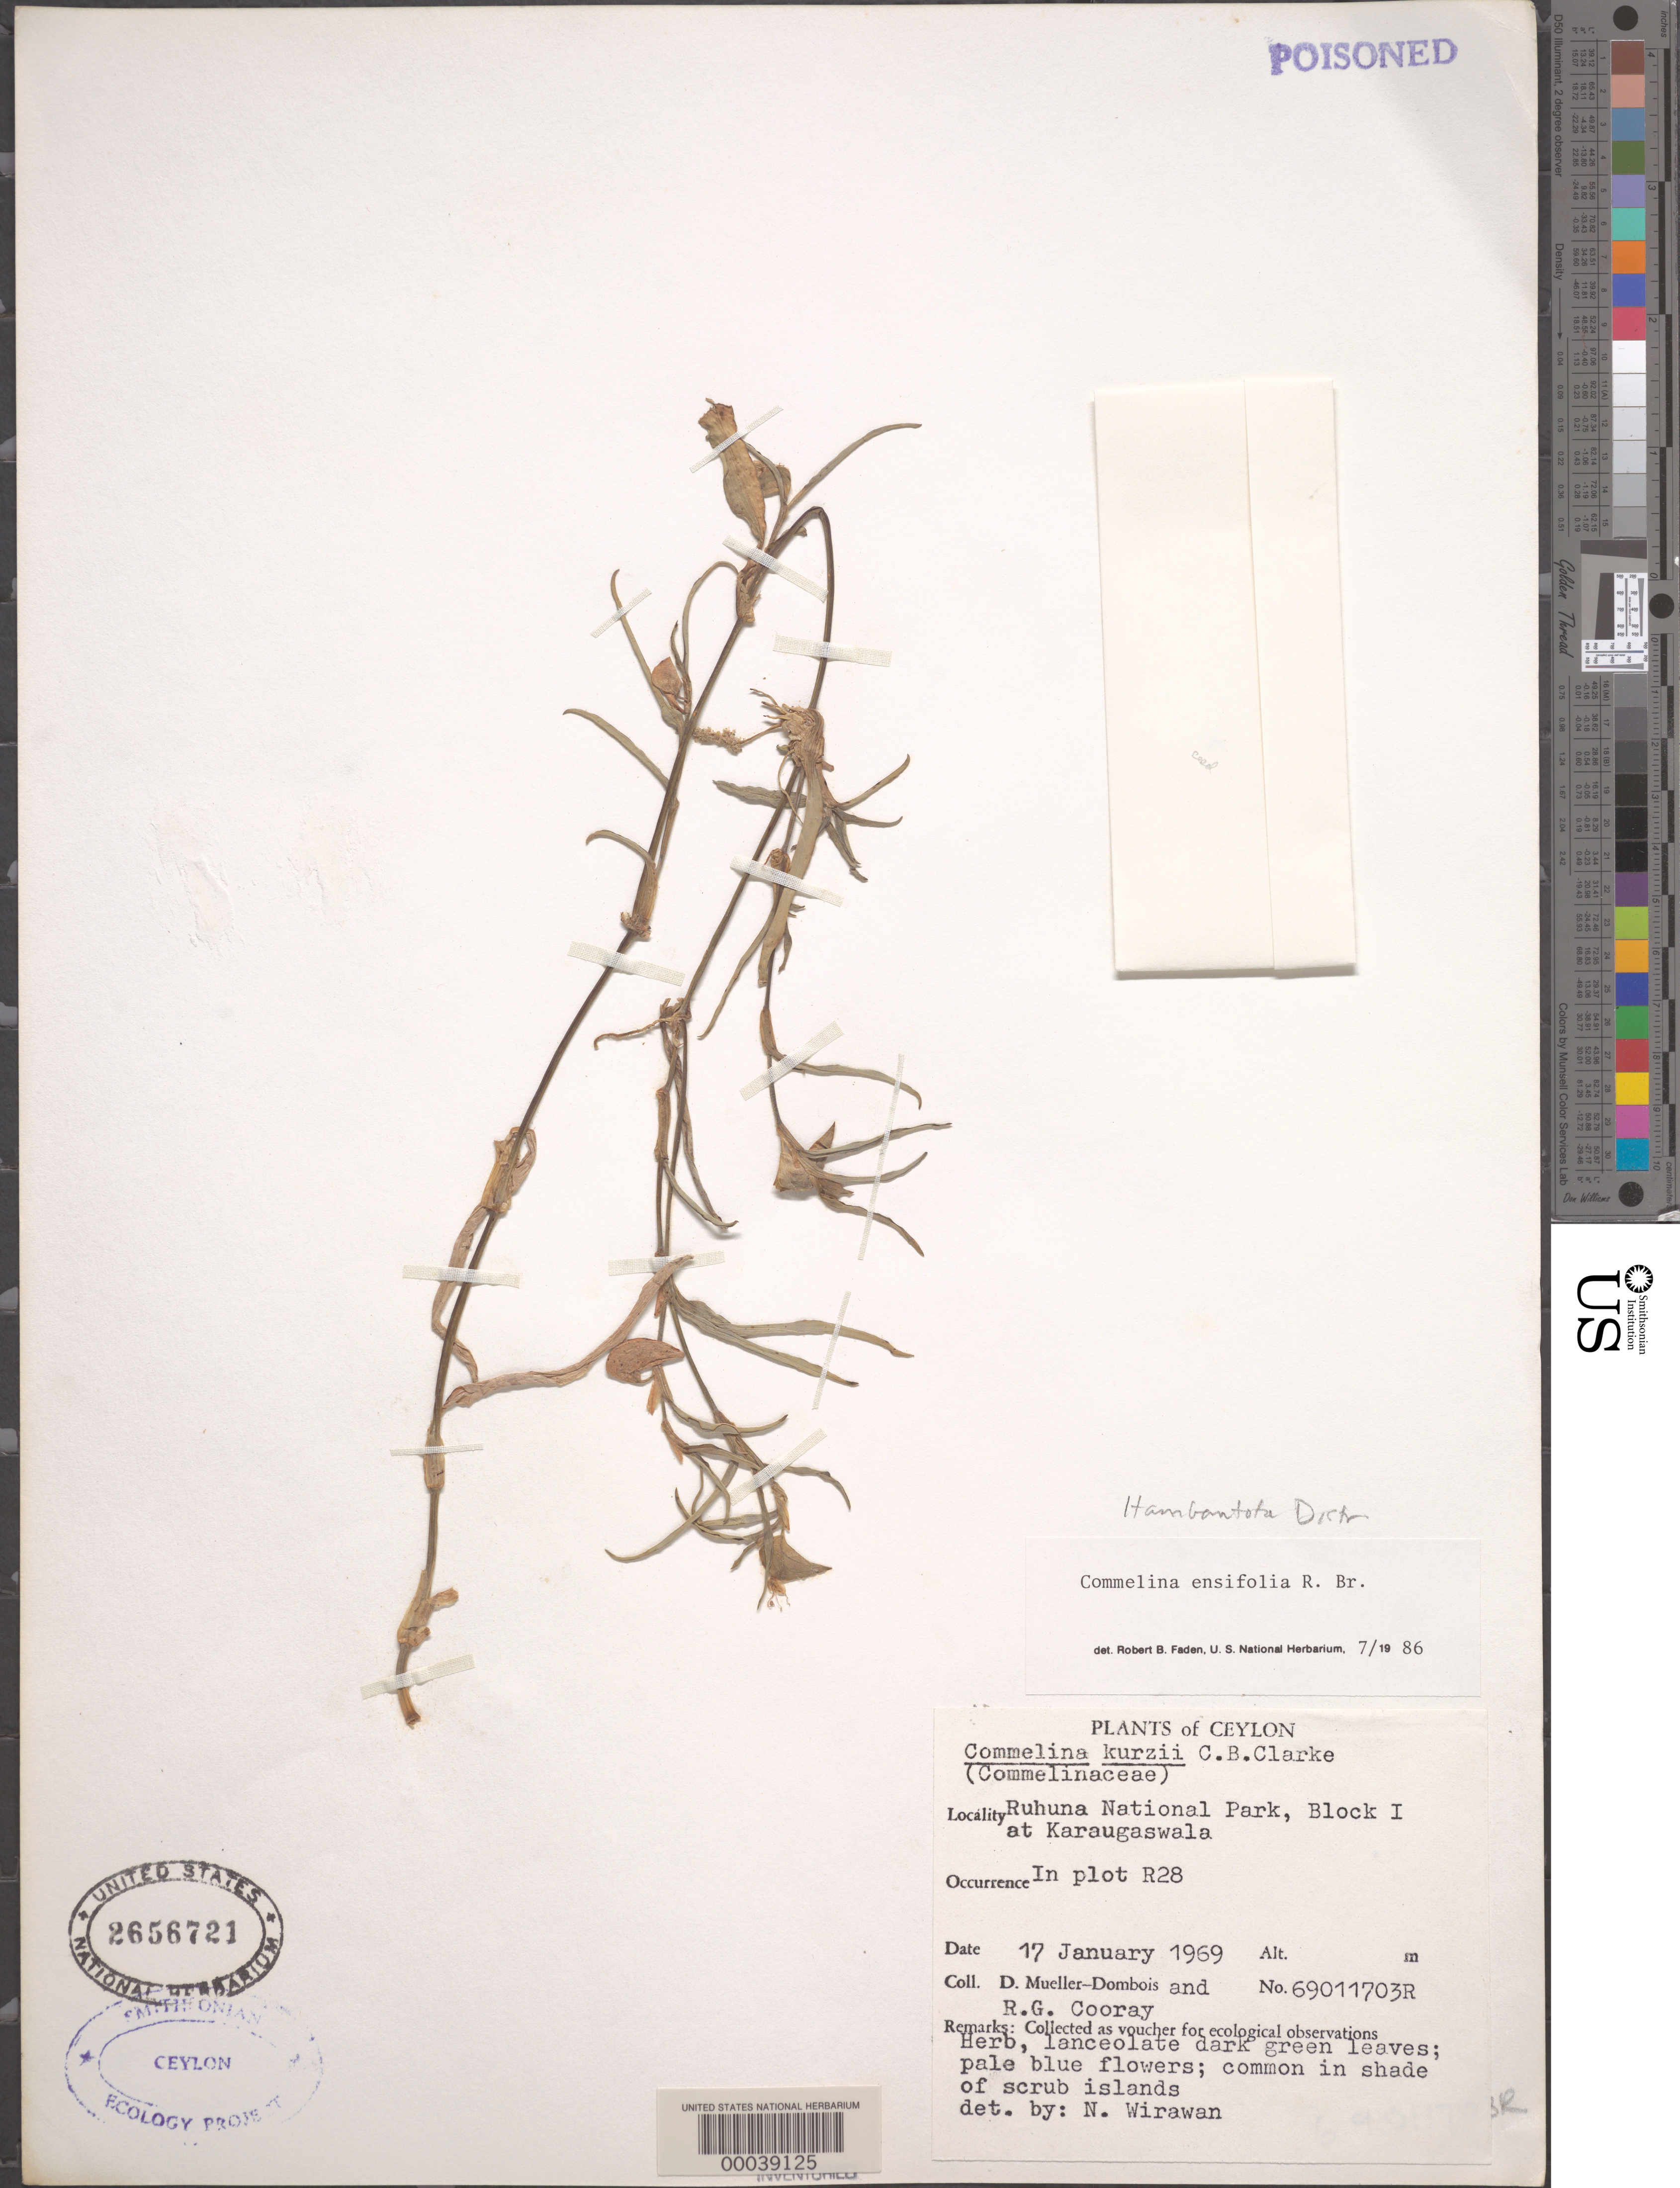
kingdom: Plantae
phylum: Tracheophyta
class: Liliopsida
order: Commelinales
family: Commelinaceae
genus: Commelina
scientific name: Commelina ensifolia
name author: R. Br.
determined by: Faden, Robert B., (US), Smithsonian Institution - National Museum of Natural History (UNITED STATES)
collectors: D. Mueller-Dombois & R. Cooray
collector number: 69011703r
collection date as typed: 17 Jan 1969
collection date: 1969-01-17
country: Sri Lanka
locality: Ruhuna national park at karaugaswala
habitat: Shade of scrub islands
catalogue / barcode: US 2656721